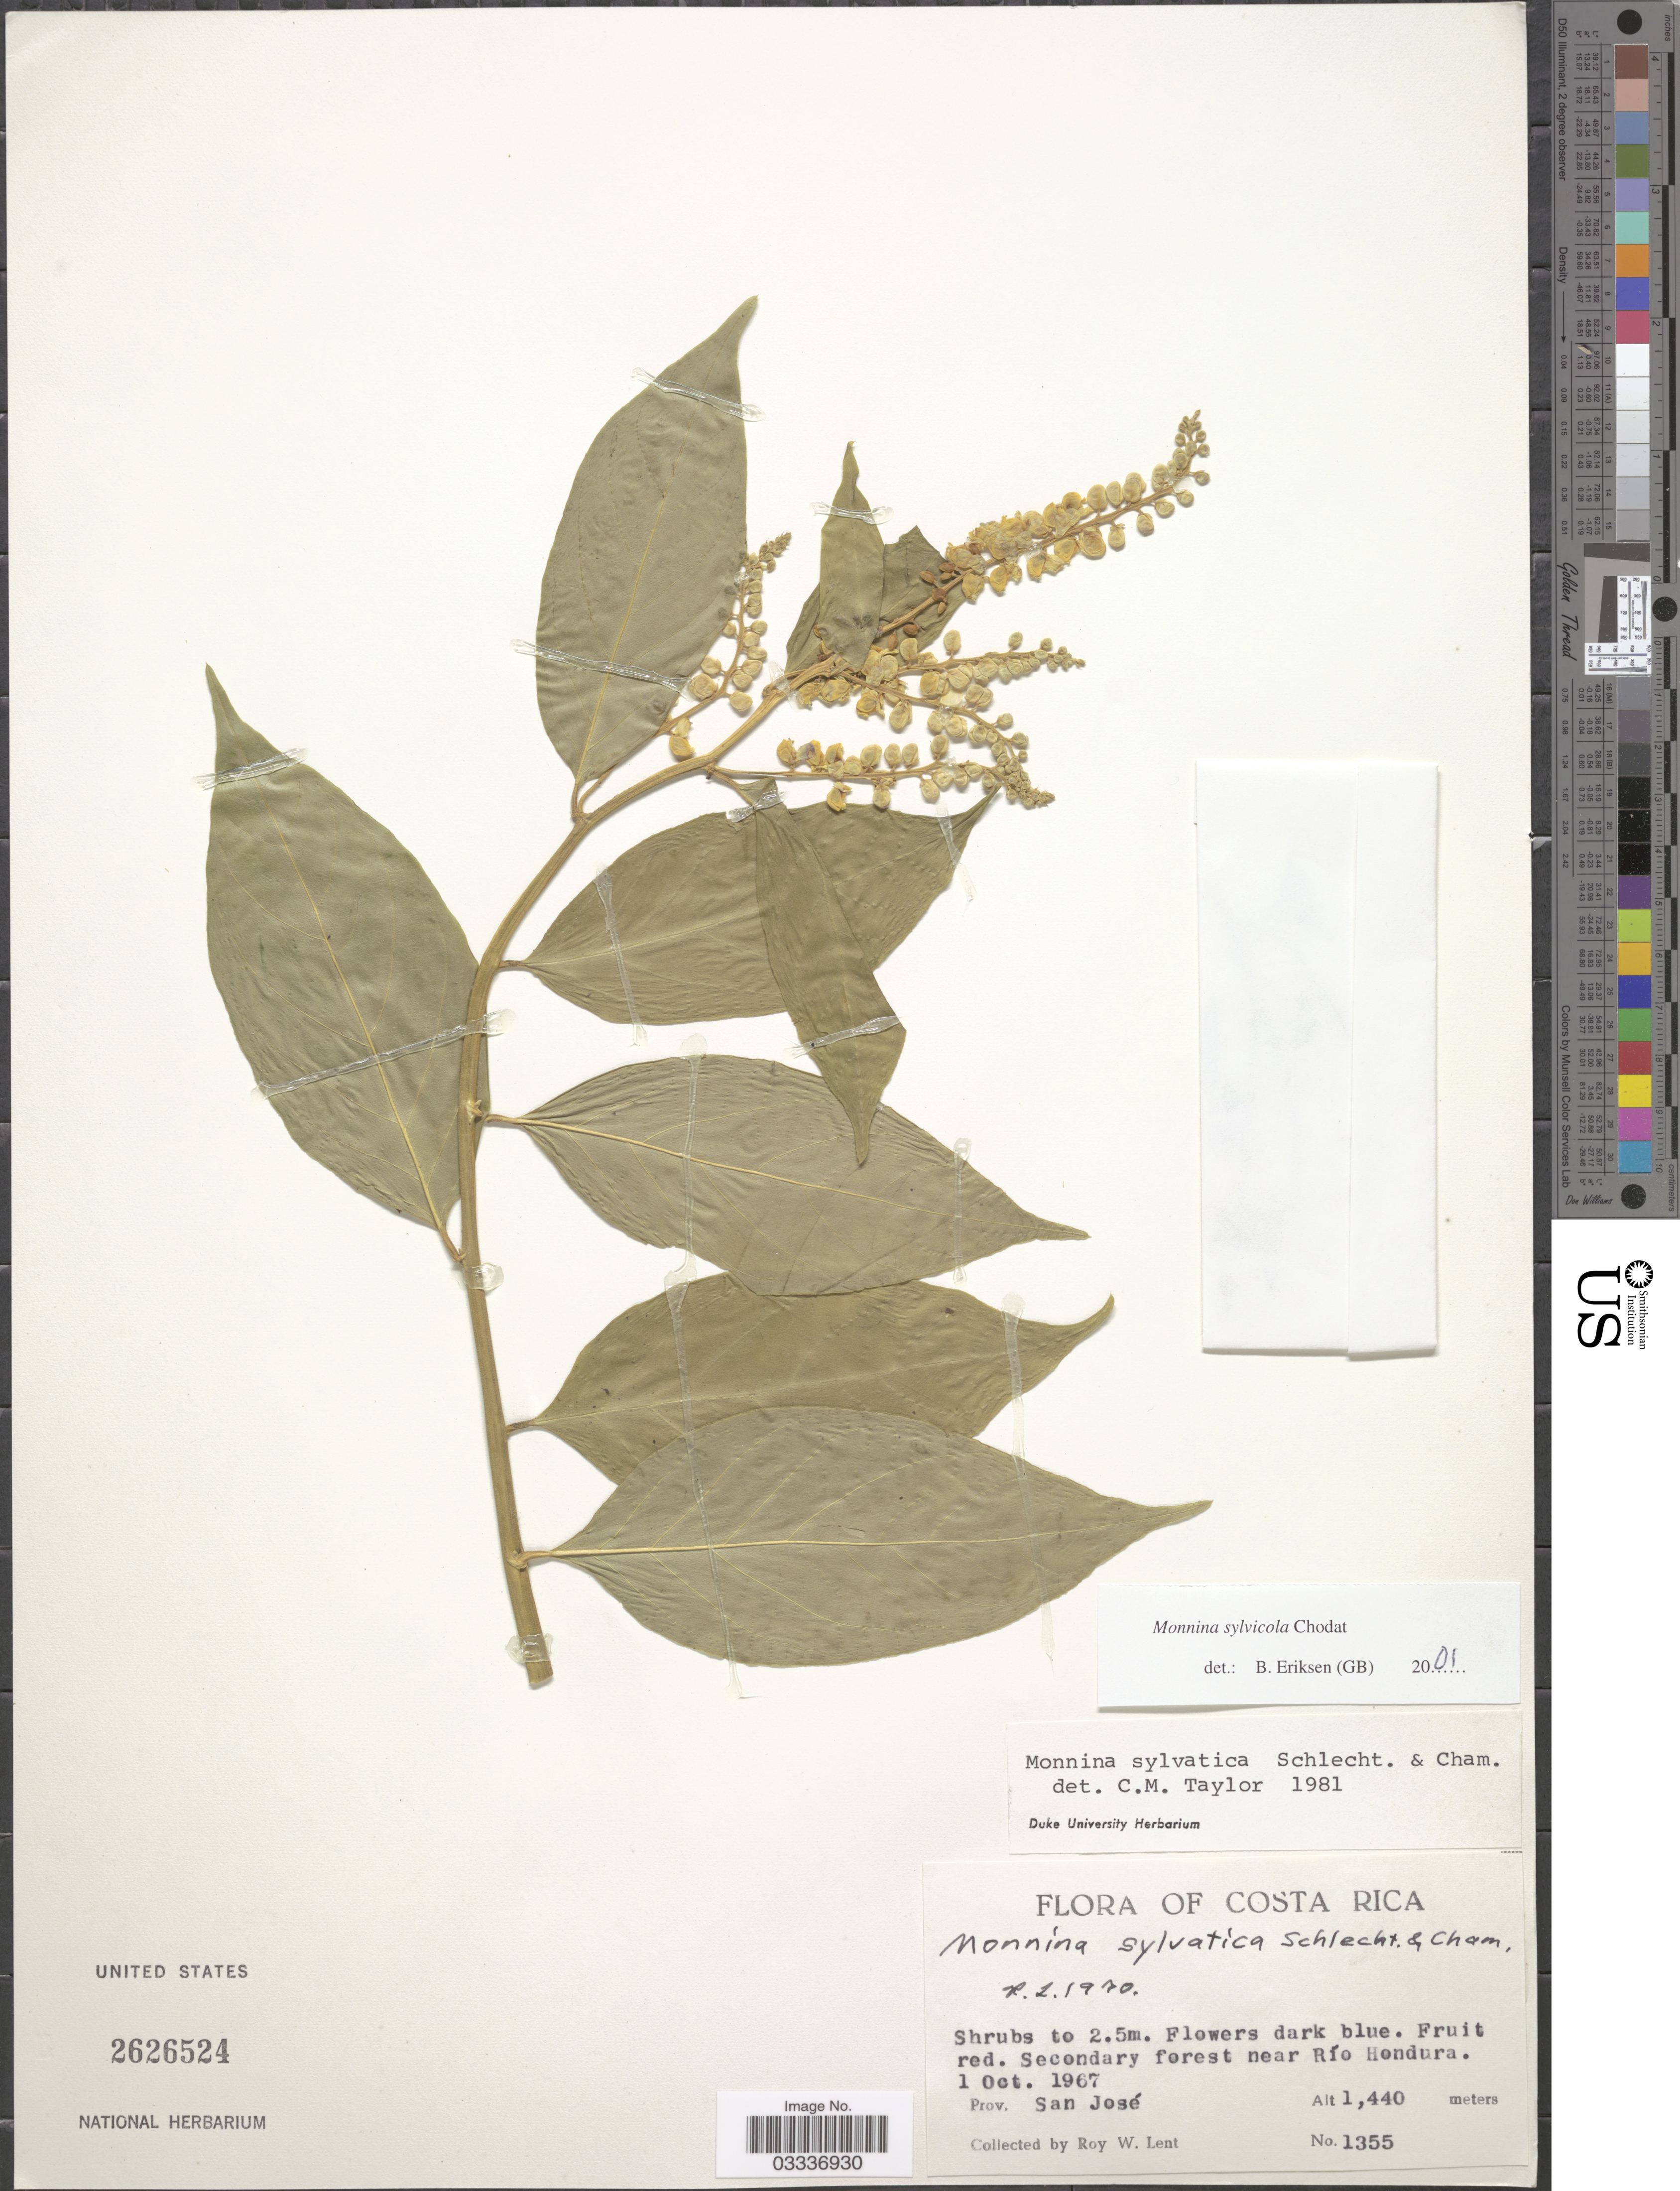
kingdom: Plantae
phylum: Tracheophyta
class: Magnoliopsida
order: Fabales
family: Polygalaceae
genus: Monnina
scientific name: Monnina sylvatica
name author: Schltdl. & Cham.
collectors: R. W. Lent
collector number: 1355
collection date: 1967-10-01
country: Costa Rica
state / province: San José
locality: Near Río Hondura.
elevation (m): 1440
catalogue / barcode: US 2626524